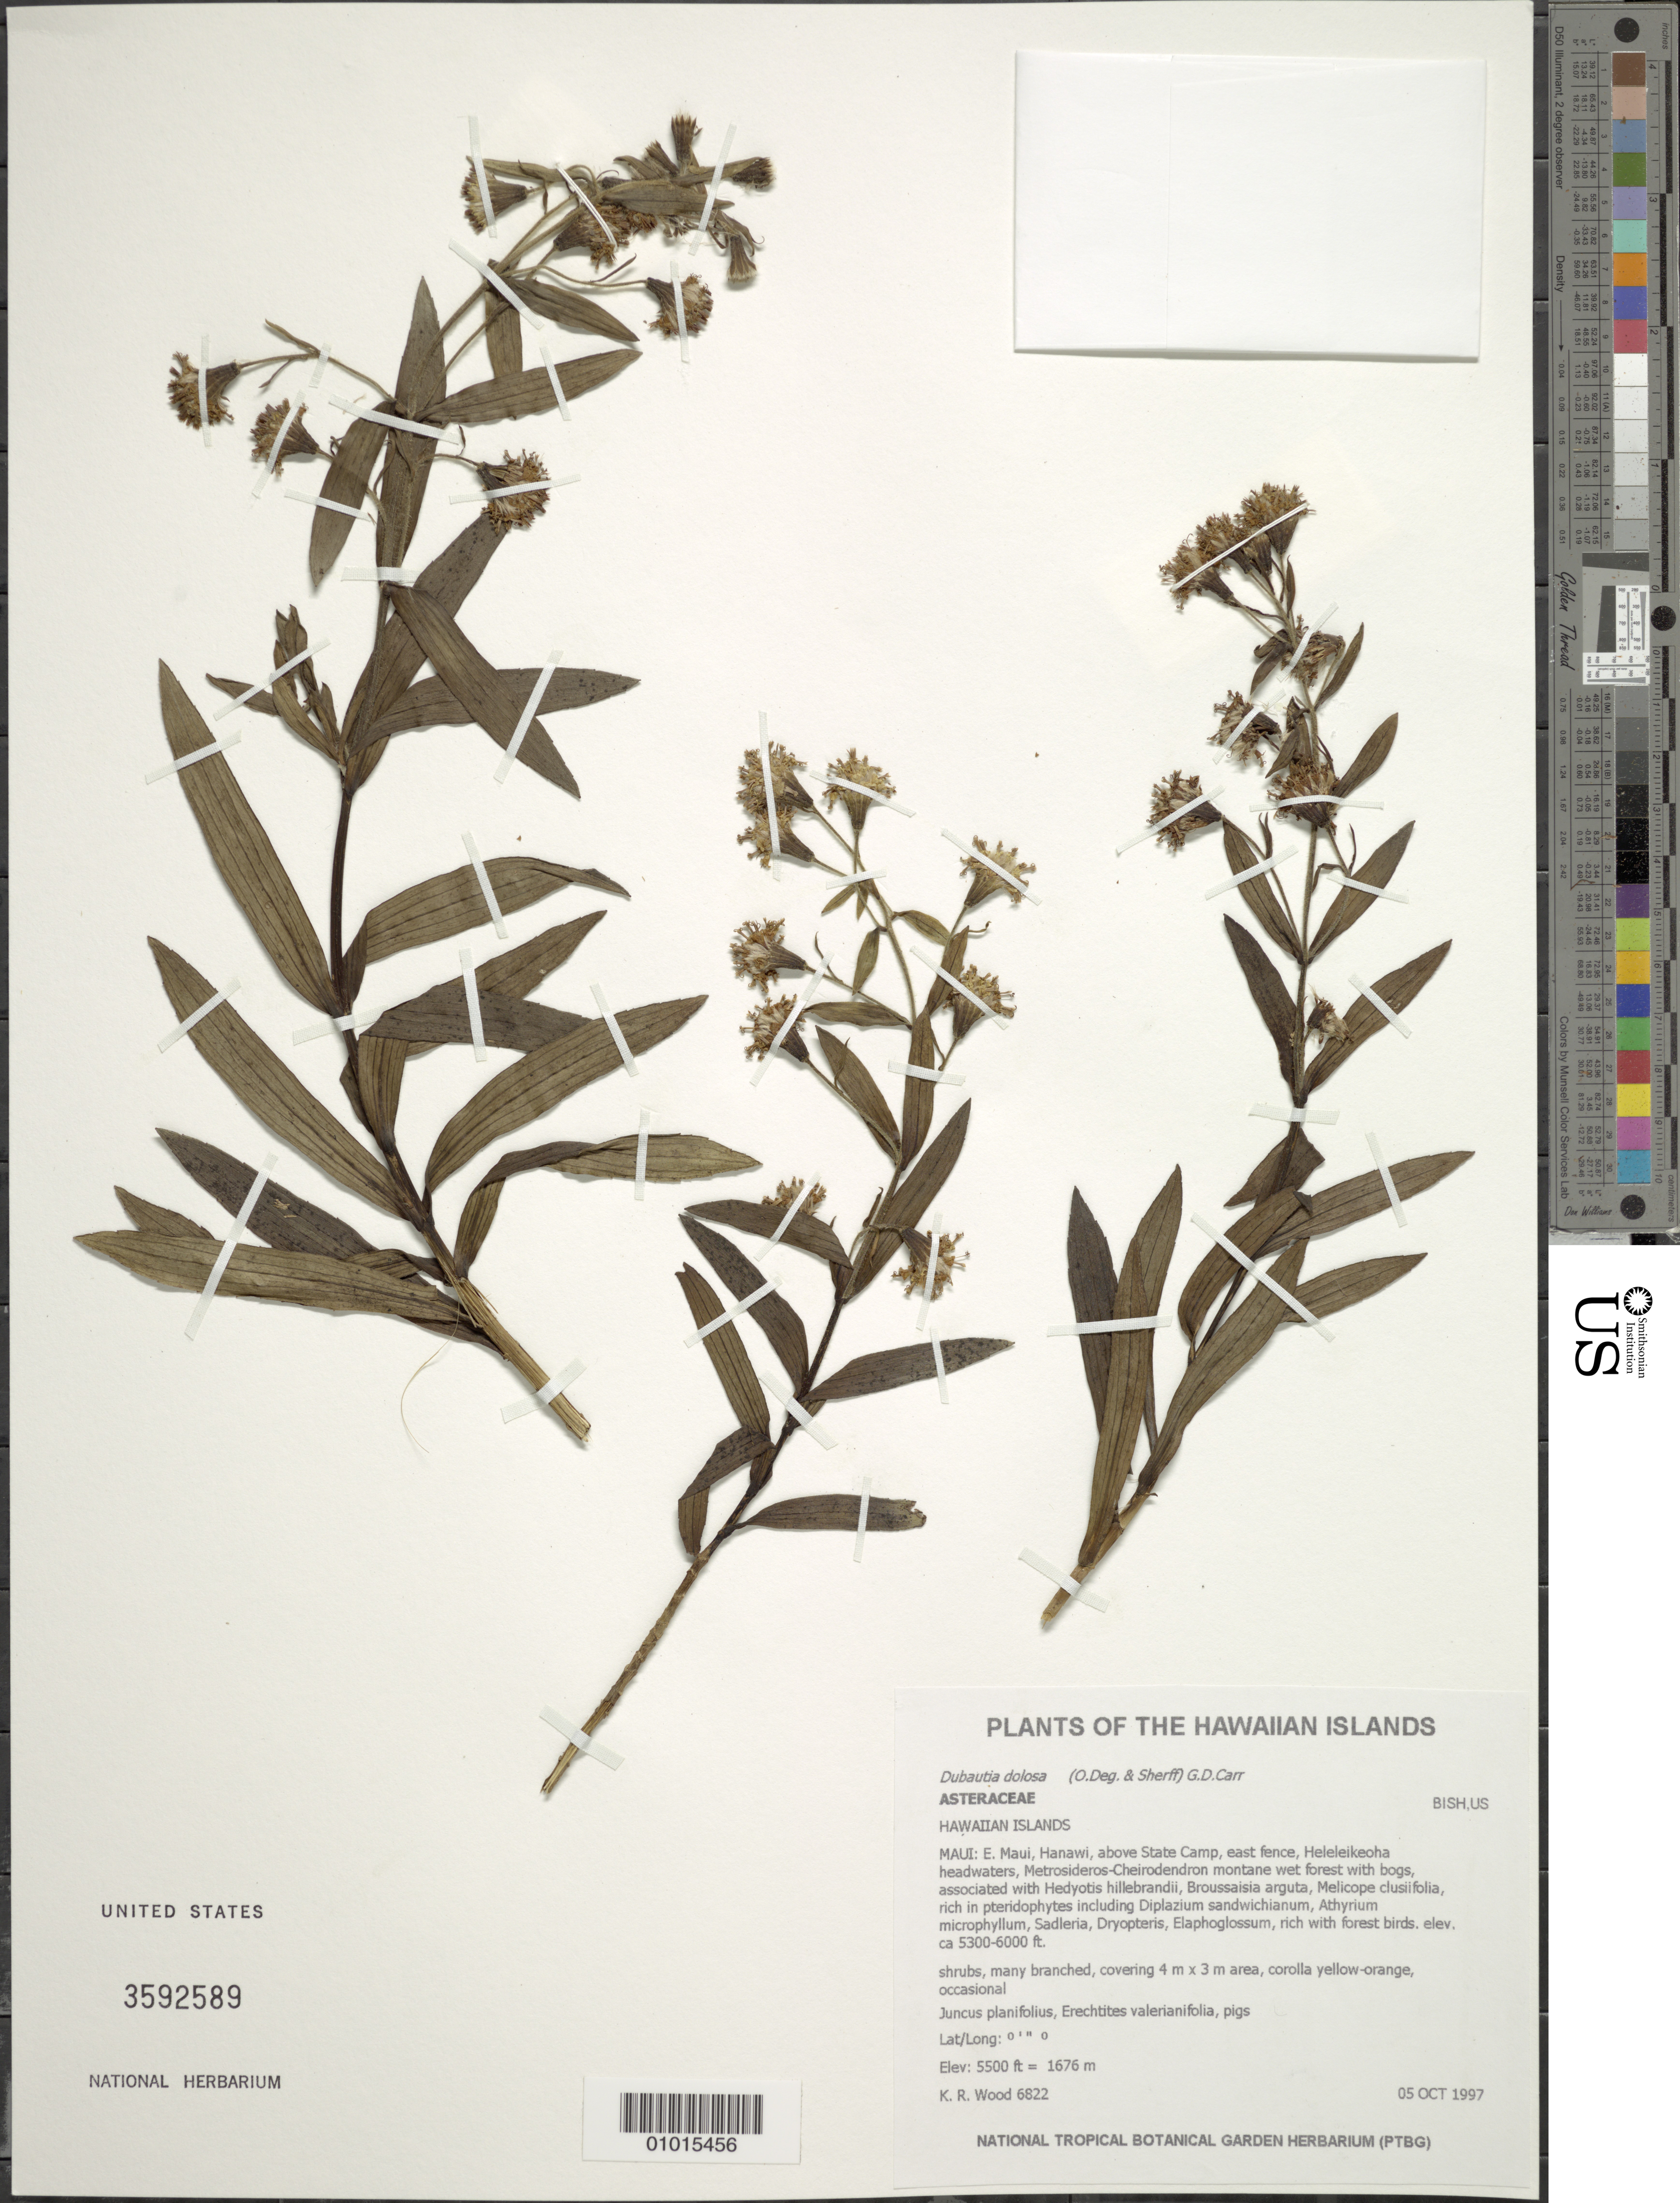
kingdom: Plantae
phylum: Tracheophyta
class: Magnoliopsida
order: Asterales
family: Asteraceae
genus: Dubautia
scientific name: Dubautia waianapanapaensis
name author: G.D. Carr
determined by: Wagner, W. L., (BOT), Smithsonian Institution - National Museum of Natural History (UNITED STATES)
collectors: K. R. Wood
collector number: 6822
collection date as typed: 5 Oct 1997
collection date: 1997-10-05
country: United States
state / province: Hawaii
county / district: Maui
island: Maui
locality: E. Maui, Hanawi, above State Camp, east fence, Helelkeoha headwaters.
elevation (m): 1676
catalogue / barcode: US 3592589